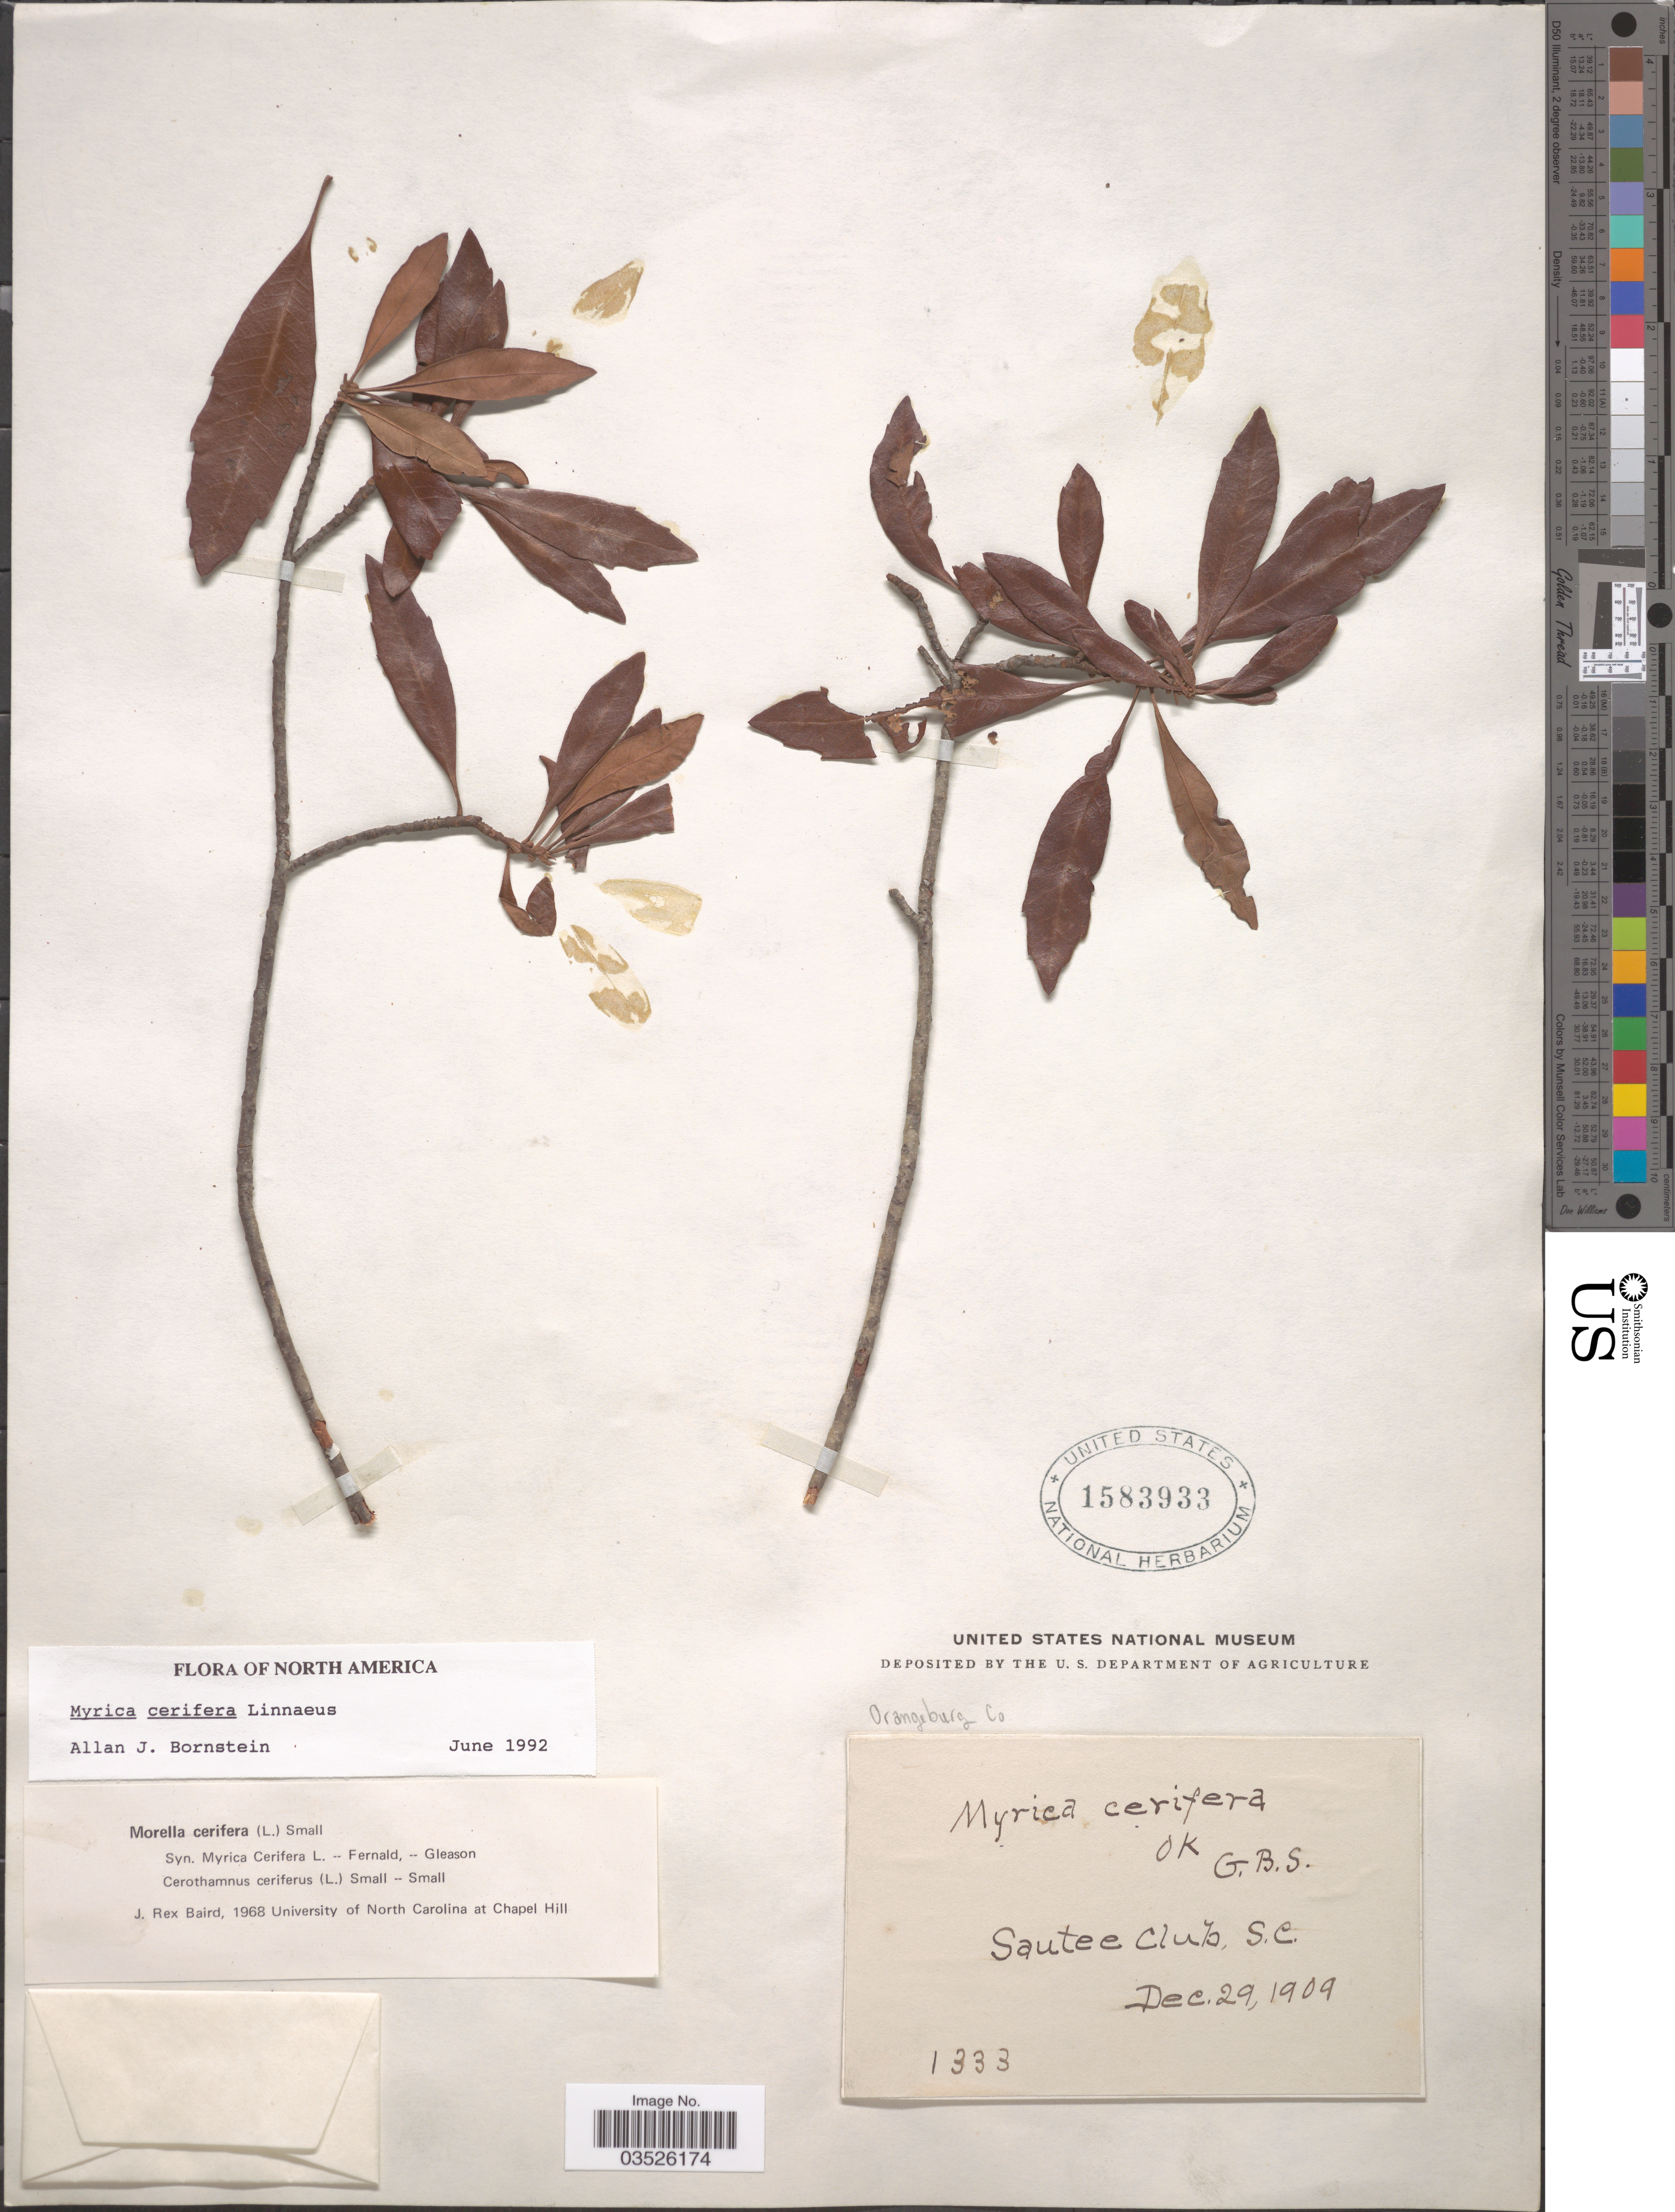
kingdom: Plantae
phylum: Tracheophyta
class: Magnoliopsida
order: Fagales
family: Myricaceae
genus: Morella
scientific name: Morella cerifera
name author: (L.) Small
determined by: Baird, James Rex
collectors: G. B. S.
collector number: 1333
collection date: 1909-12-29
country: United States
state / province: South Carolina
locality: Orangeburg Co., Sautee Club.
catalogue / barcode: US 1583933